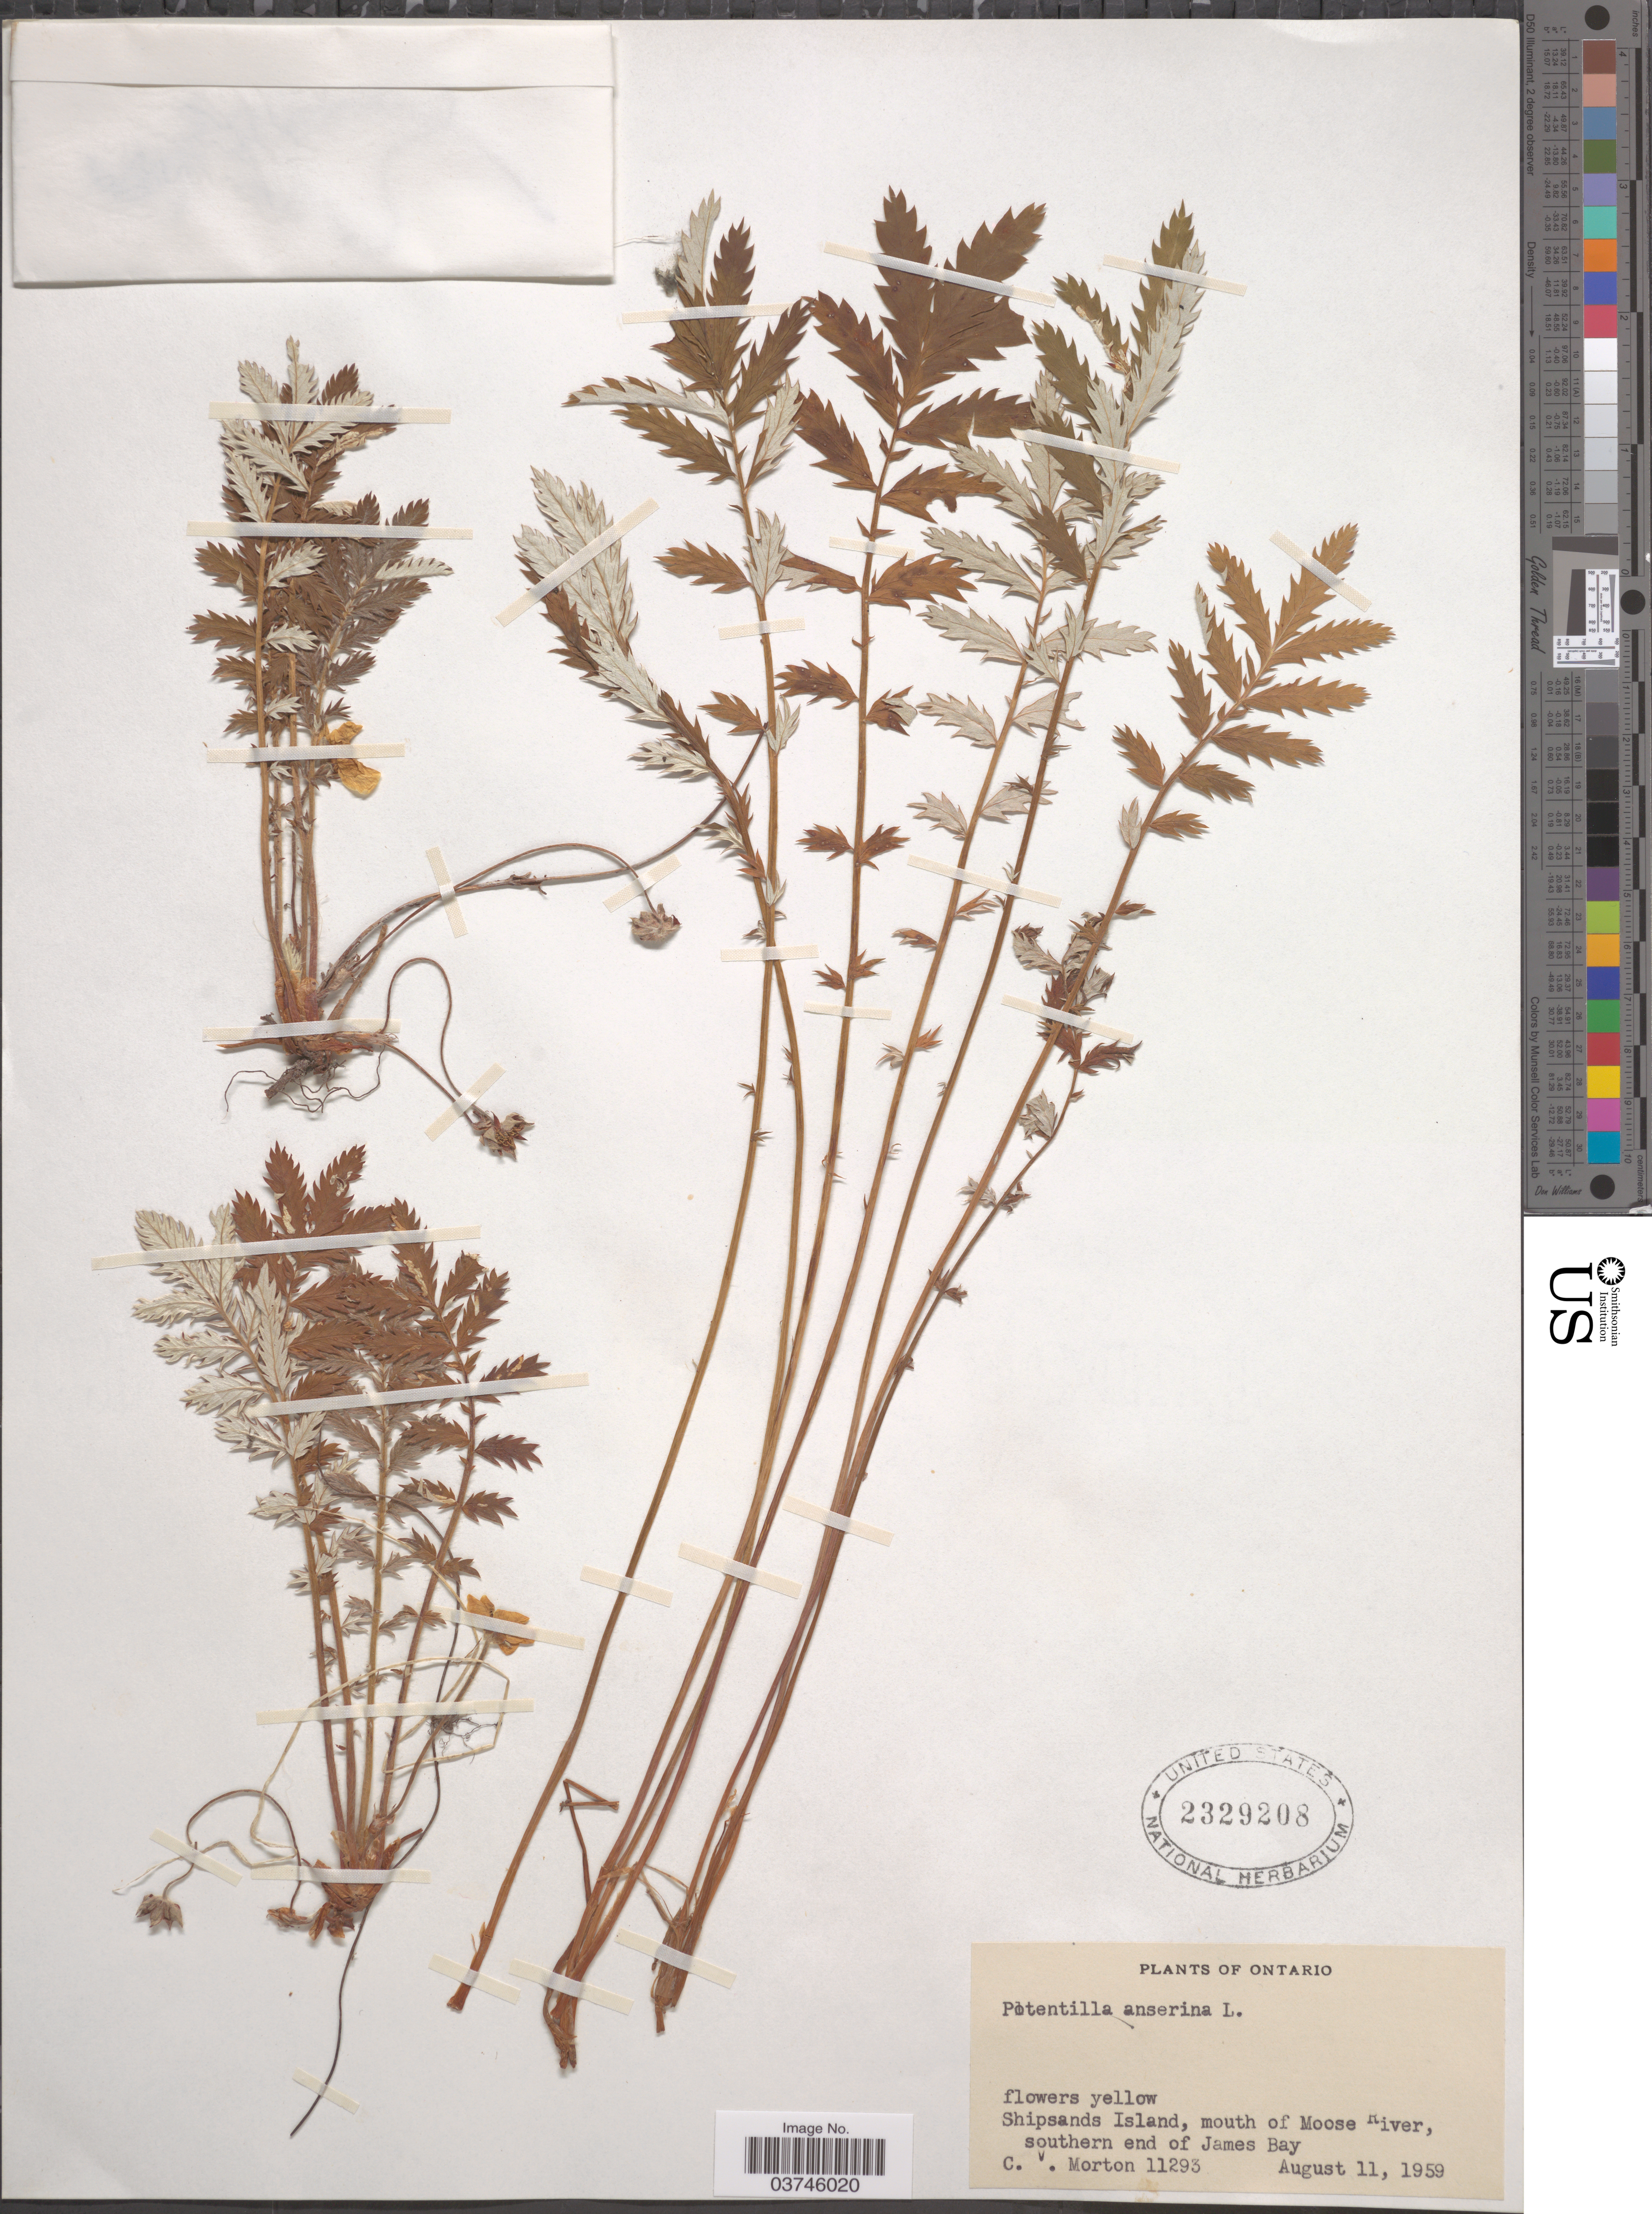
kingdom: Plantae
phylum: Tracheophyta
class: Magnoliopsida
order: Rosales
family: Rosaceae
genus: Argentina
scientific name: Argentina anserina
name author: (L.) Rydb.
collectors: C. V. Morton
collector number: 11293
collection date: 1959-08-11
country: Canada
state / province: Ontario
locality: Shipsands Island, mouth of Moose River, southern end of James Bay.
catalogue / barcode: US 2329208